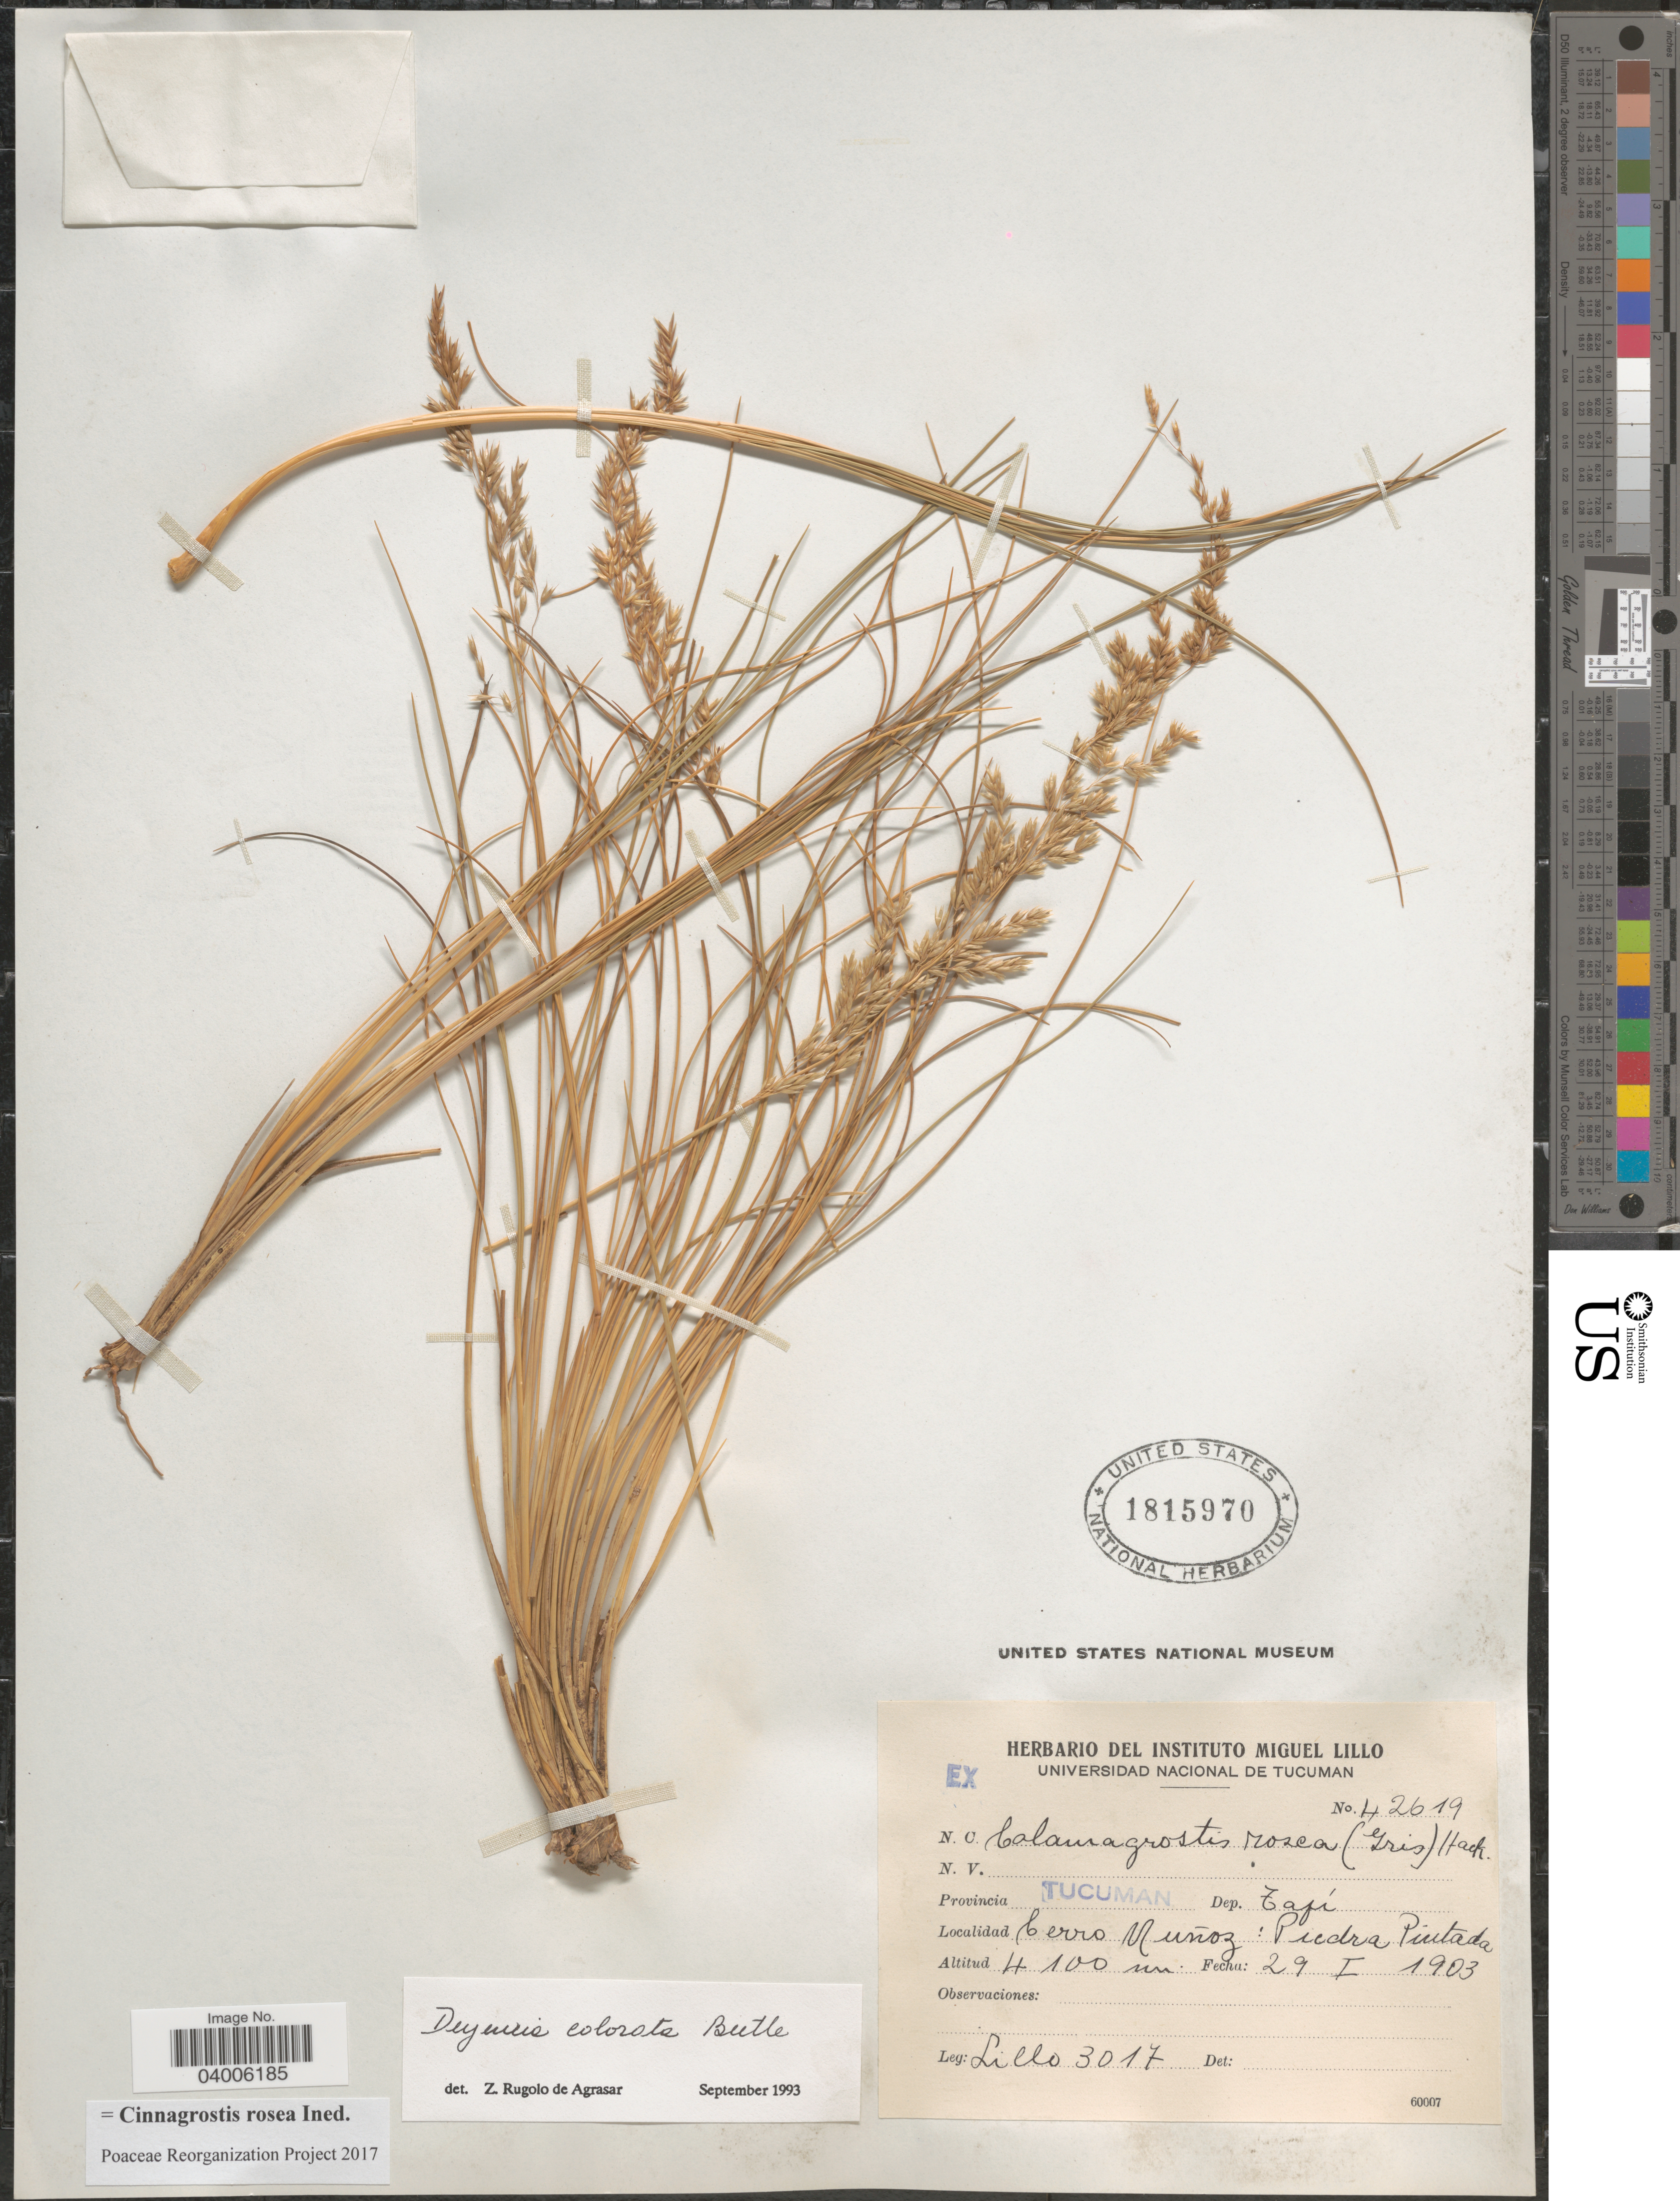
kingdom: Plantae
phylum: Tracheophyta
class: Liliopsida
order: Poales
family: Poaceae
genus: Cinnagrostis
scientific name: Cinnagrostis rosea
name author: (Griseb.) P.M. Peterson et al.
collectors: M. Lillo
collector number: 3017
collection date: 1903-01-29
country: Argentina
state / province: Tucuman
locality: Dep. Tafí. Cerro Muñoz: Piedra Pintada.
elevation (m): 4100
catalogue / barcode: US 1815970